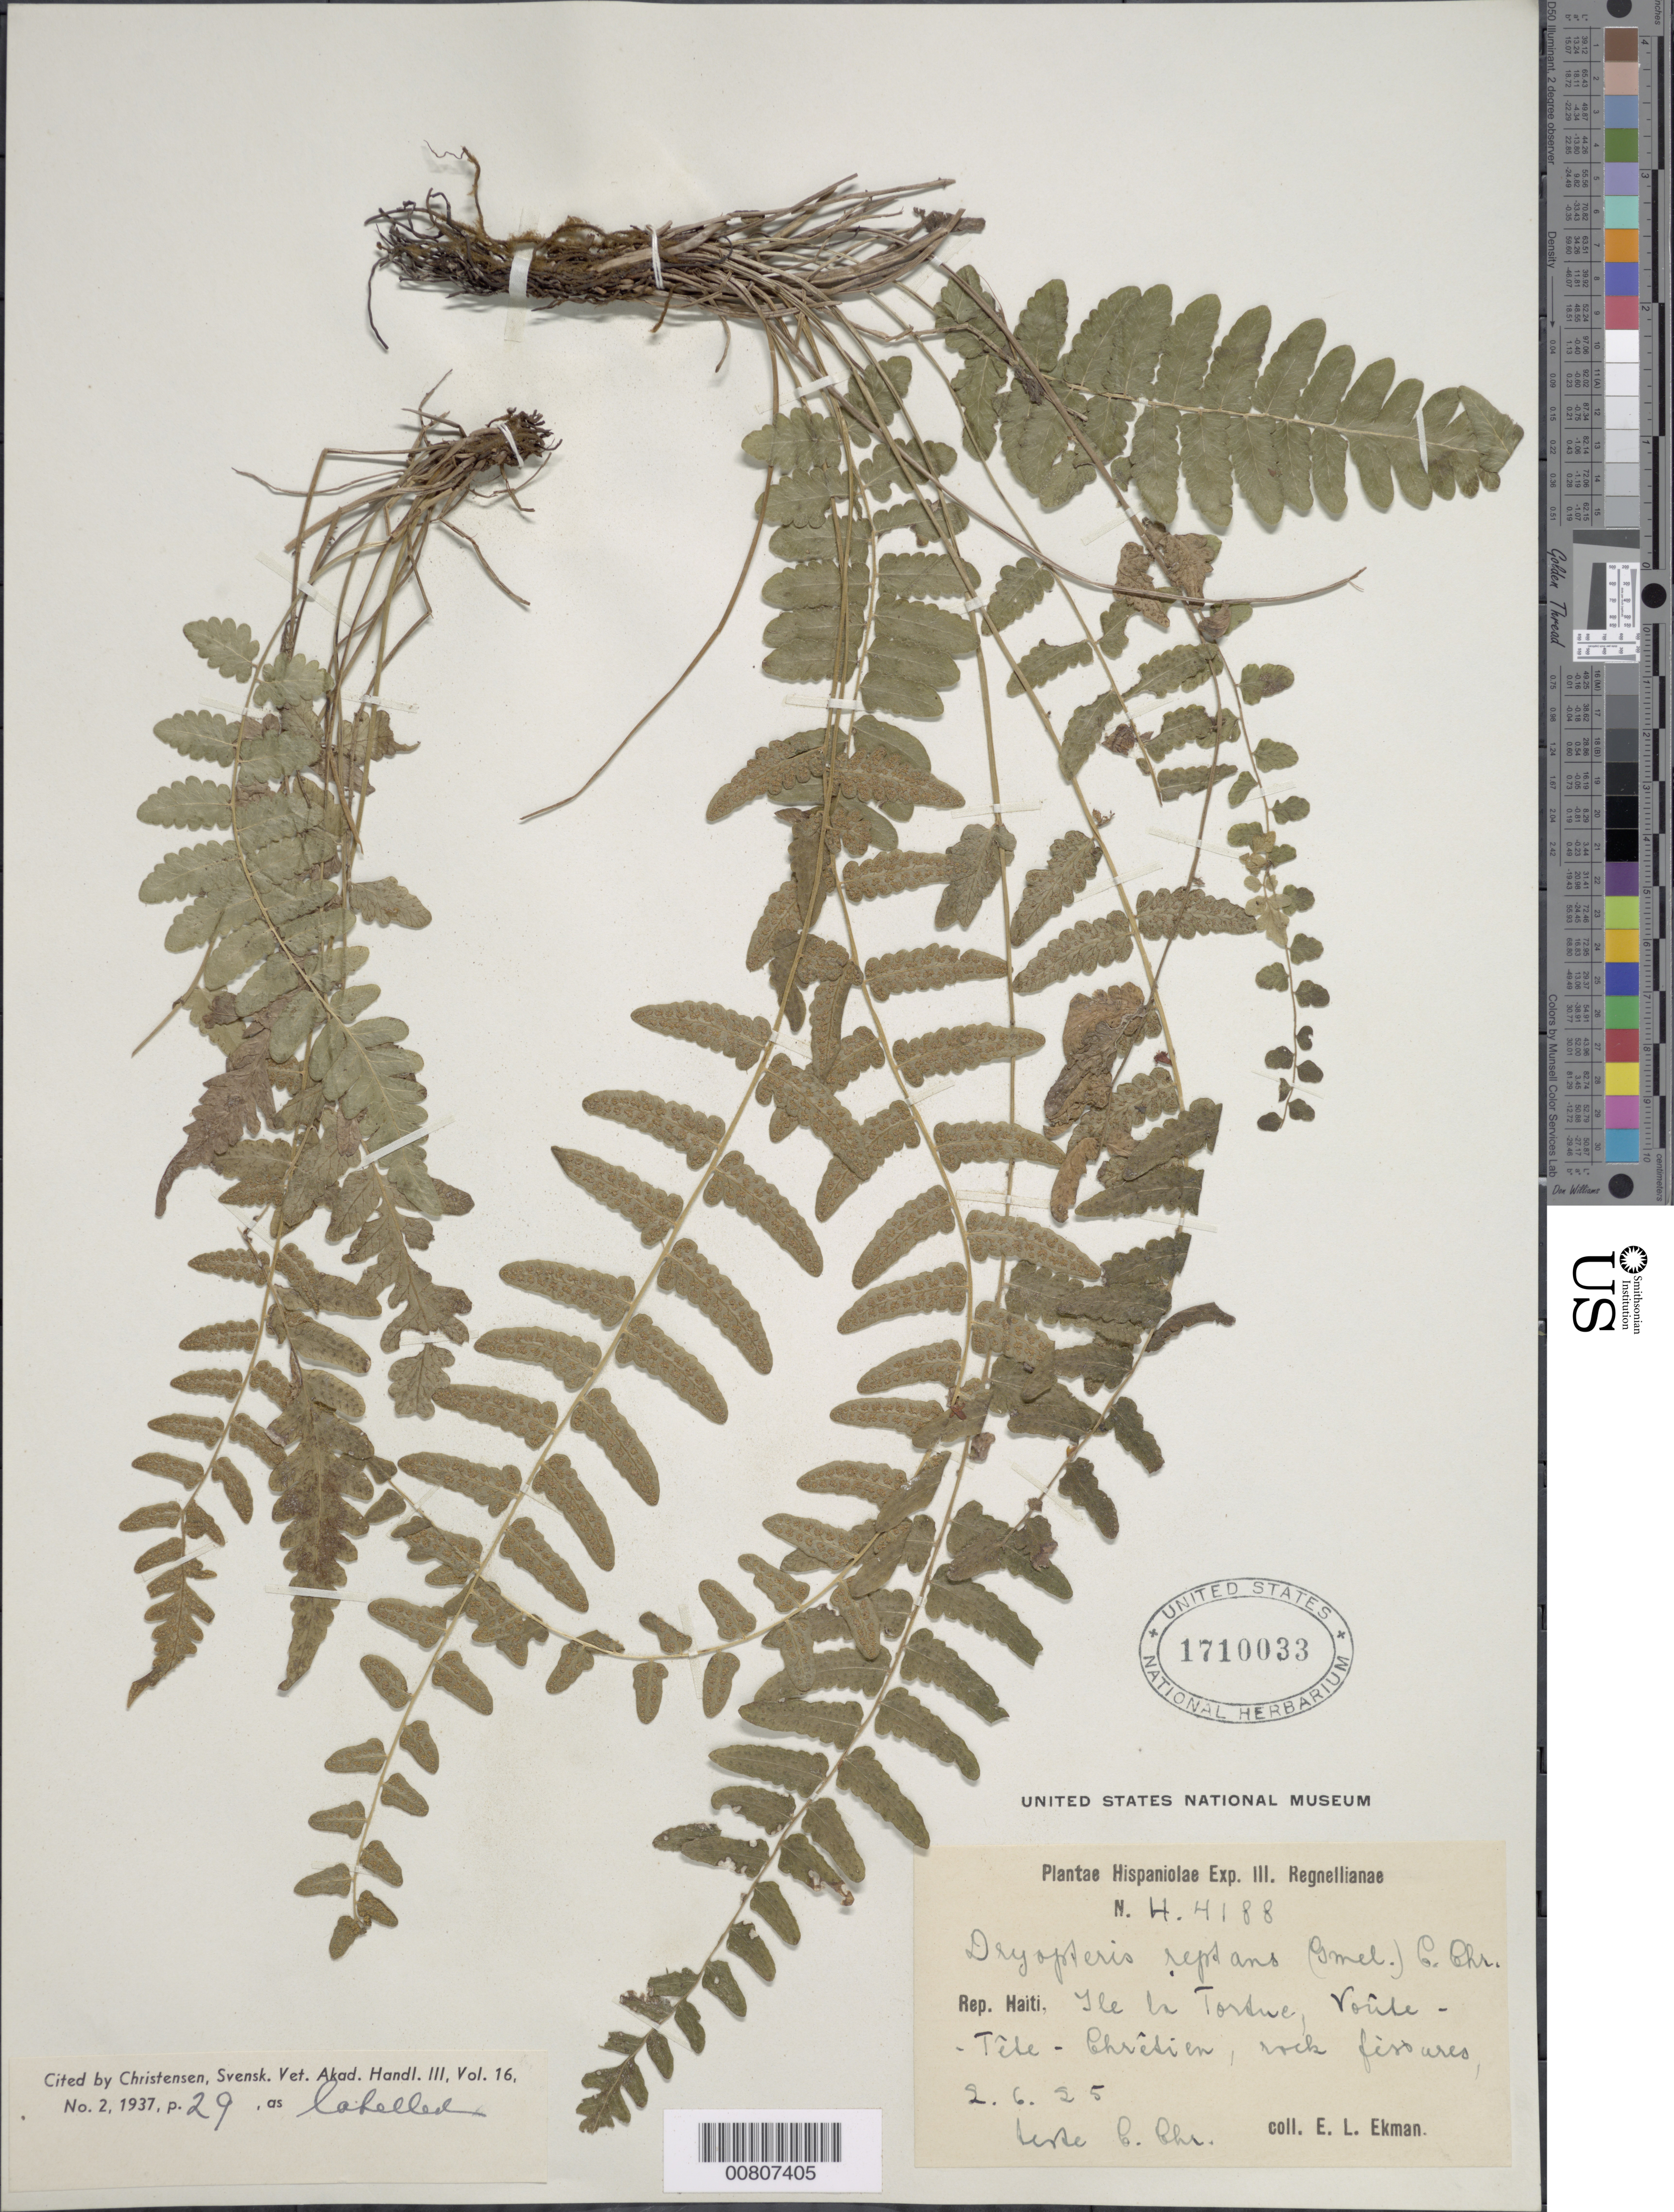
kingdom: Plantae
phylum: Tracheophyta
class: Polypodiopsida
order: Polypodiales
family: Thelypteridaceae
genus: Goniopteris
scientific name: Goniopteris reptans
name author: (J.F. Gmel.) C. Presl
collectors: E. L. Ekman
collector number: H 4188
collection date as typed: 02 Jun 1925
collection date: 1925-06-02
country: Haiti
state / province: Nord-Óuest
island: Île de la Tortue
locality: Ile la tortue, Voûte-Tête-Chrêtien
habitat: Rock fissures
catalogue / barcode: US 1710033